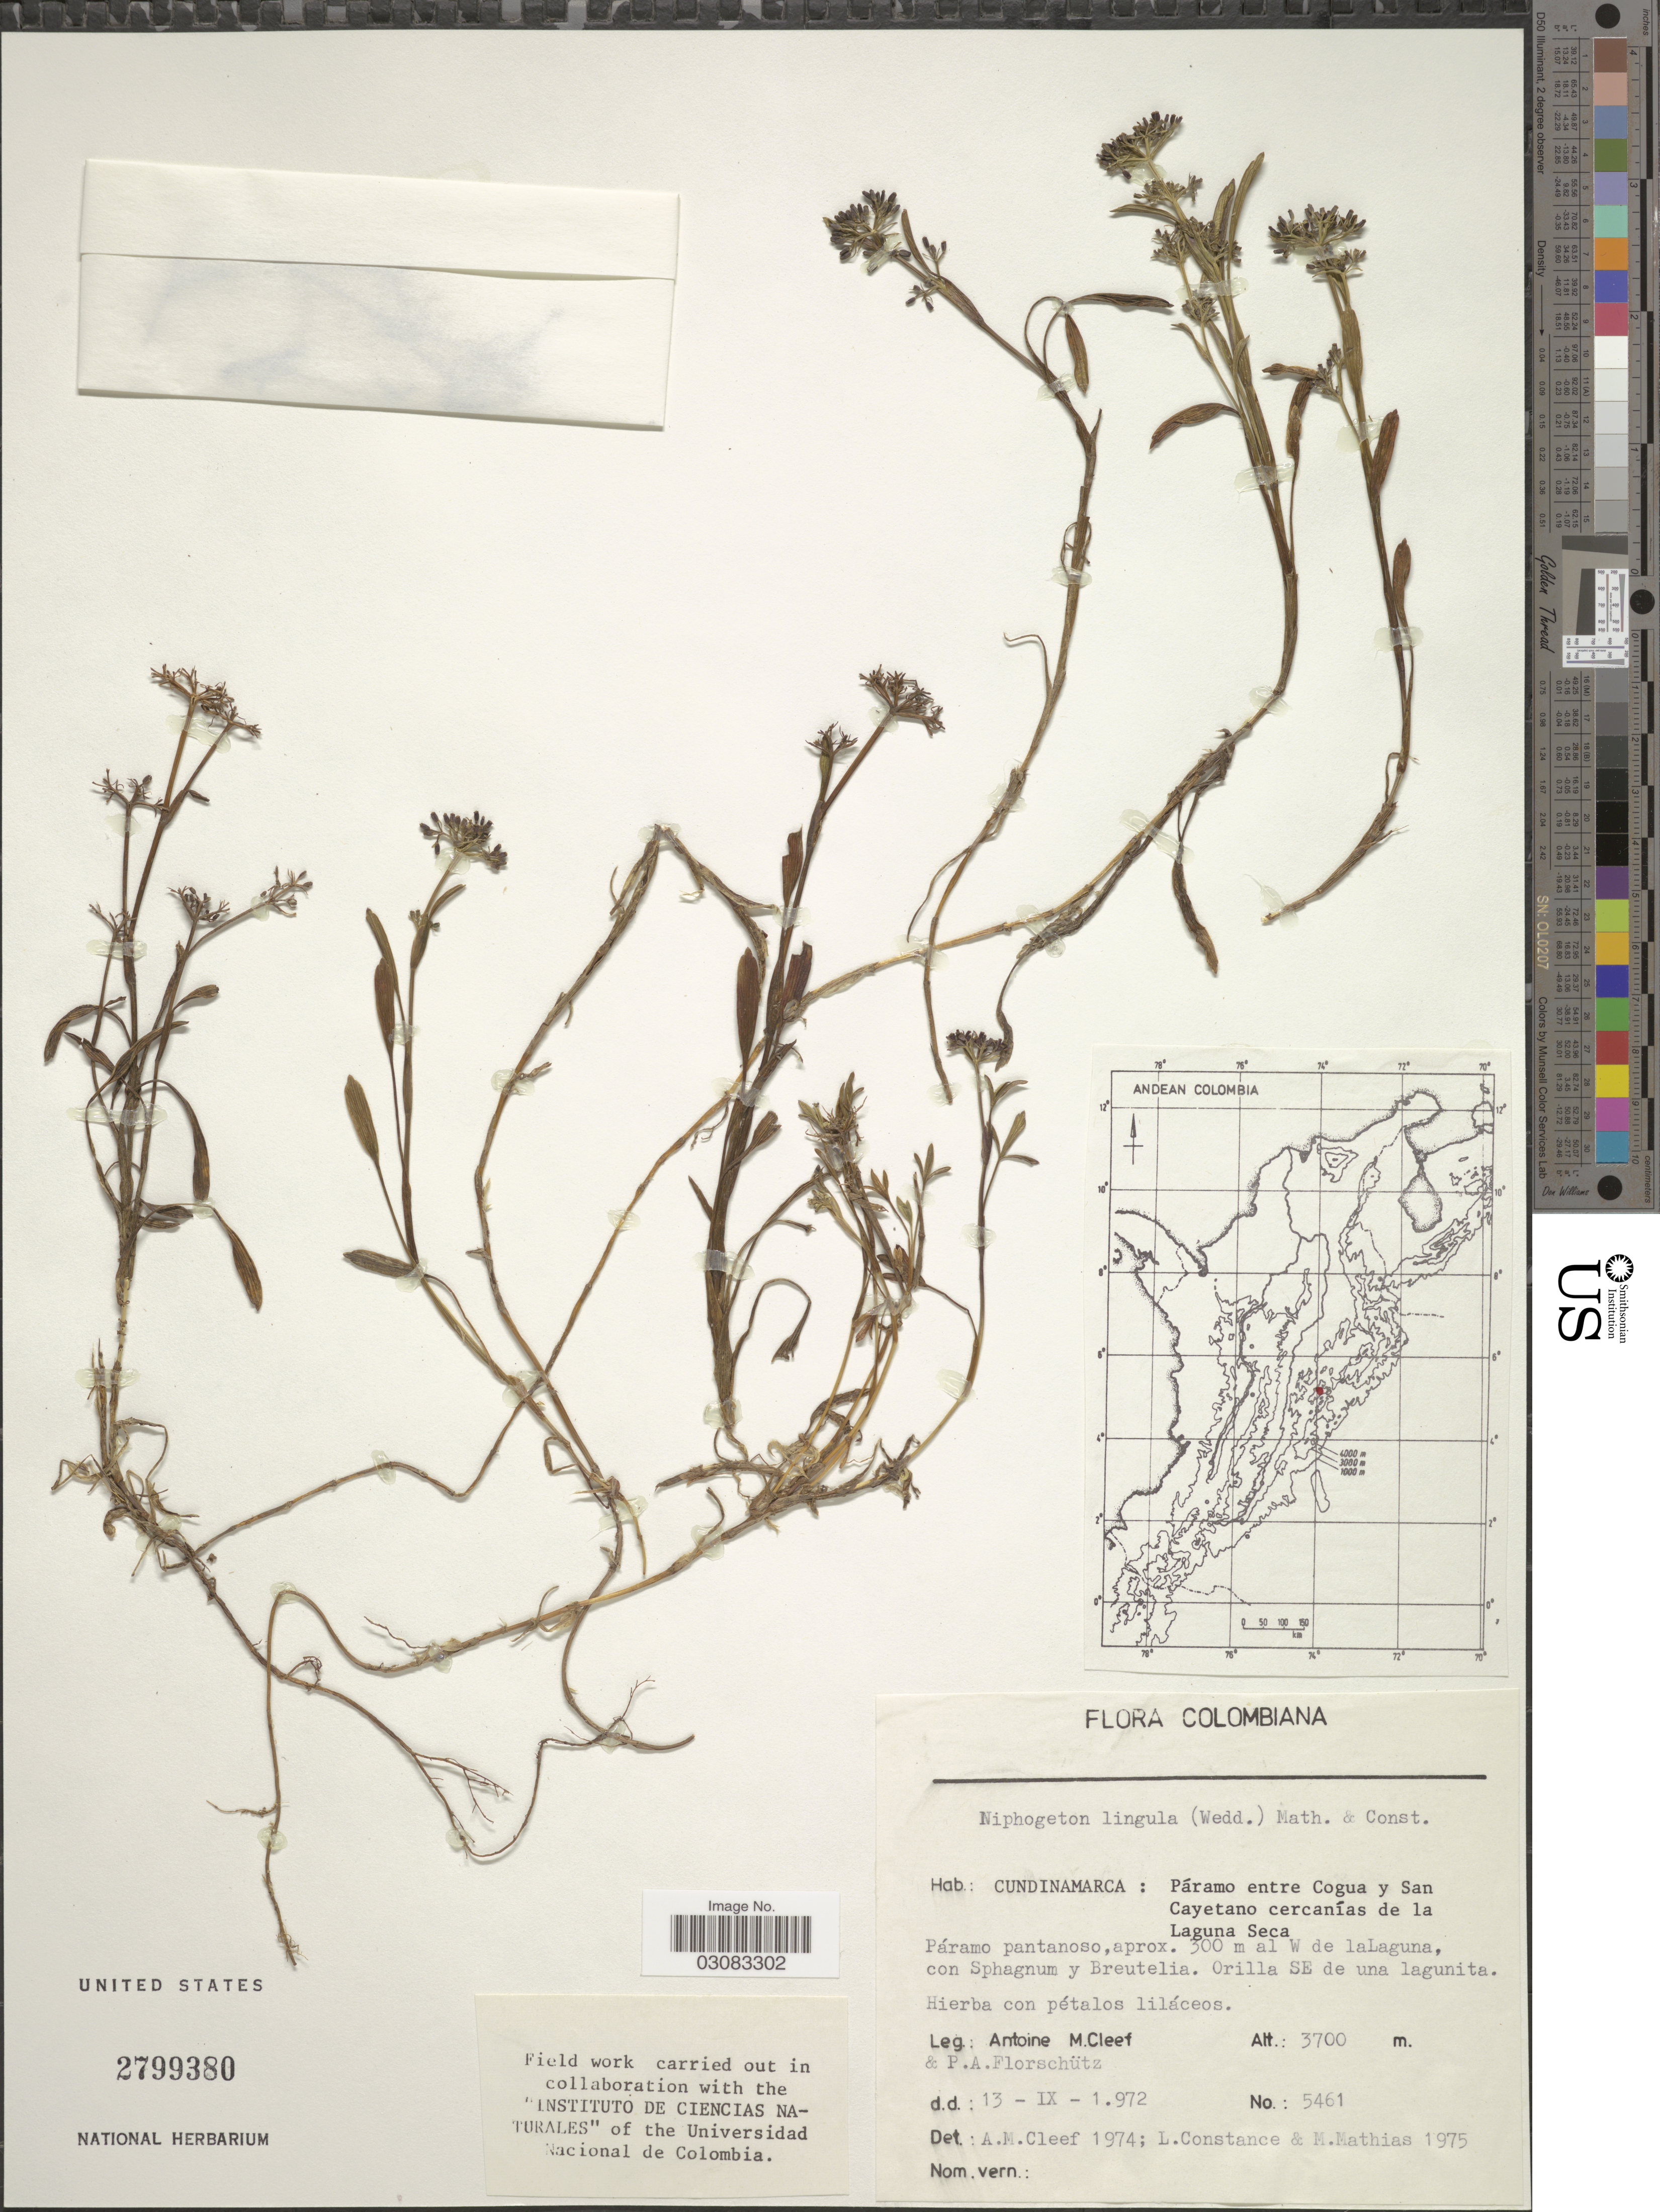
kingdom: Plantae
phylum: Tracheophyta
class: Magnoliopsida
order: Apiales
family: Apiaceae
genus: Niphogeton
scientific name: Niphogeton lingula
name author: (Wedd.) Mathias & Constance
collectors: A. M. Cleef & P. Florschütz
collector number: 5461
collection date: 1972-09-13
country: Colombia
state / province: Cundinamarca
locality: Páramo entre Cogua y San Cayetano cercanías de la Laguna Seca. Páramo pantanoso, aprox. 300 m al W de laLaguna. Orilla SE de una lagunita.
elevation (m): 3700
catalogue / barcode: US 2799380